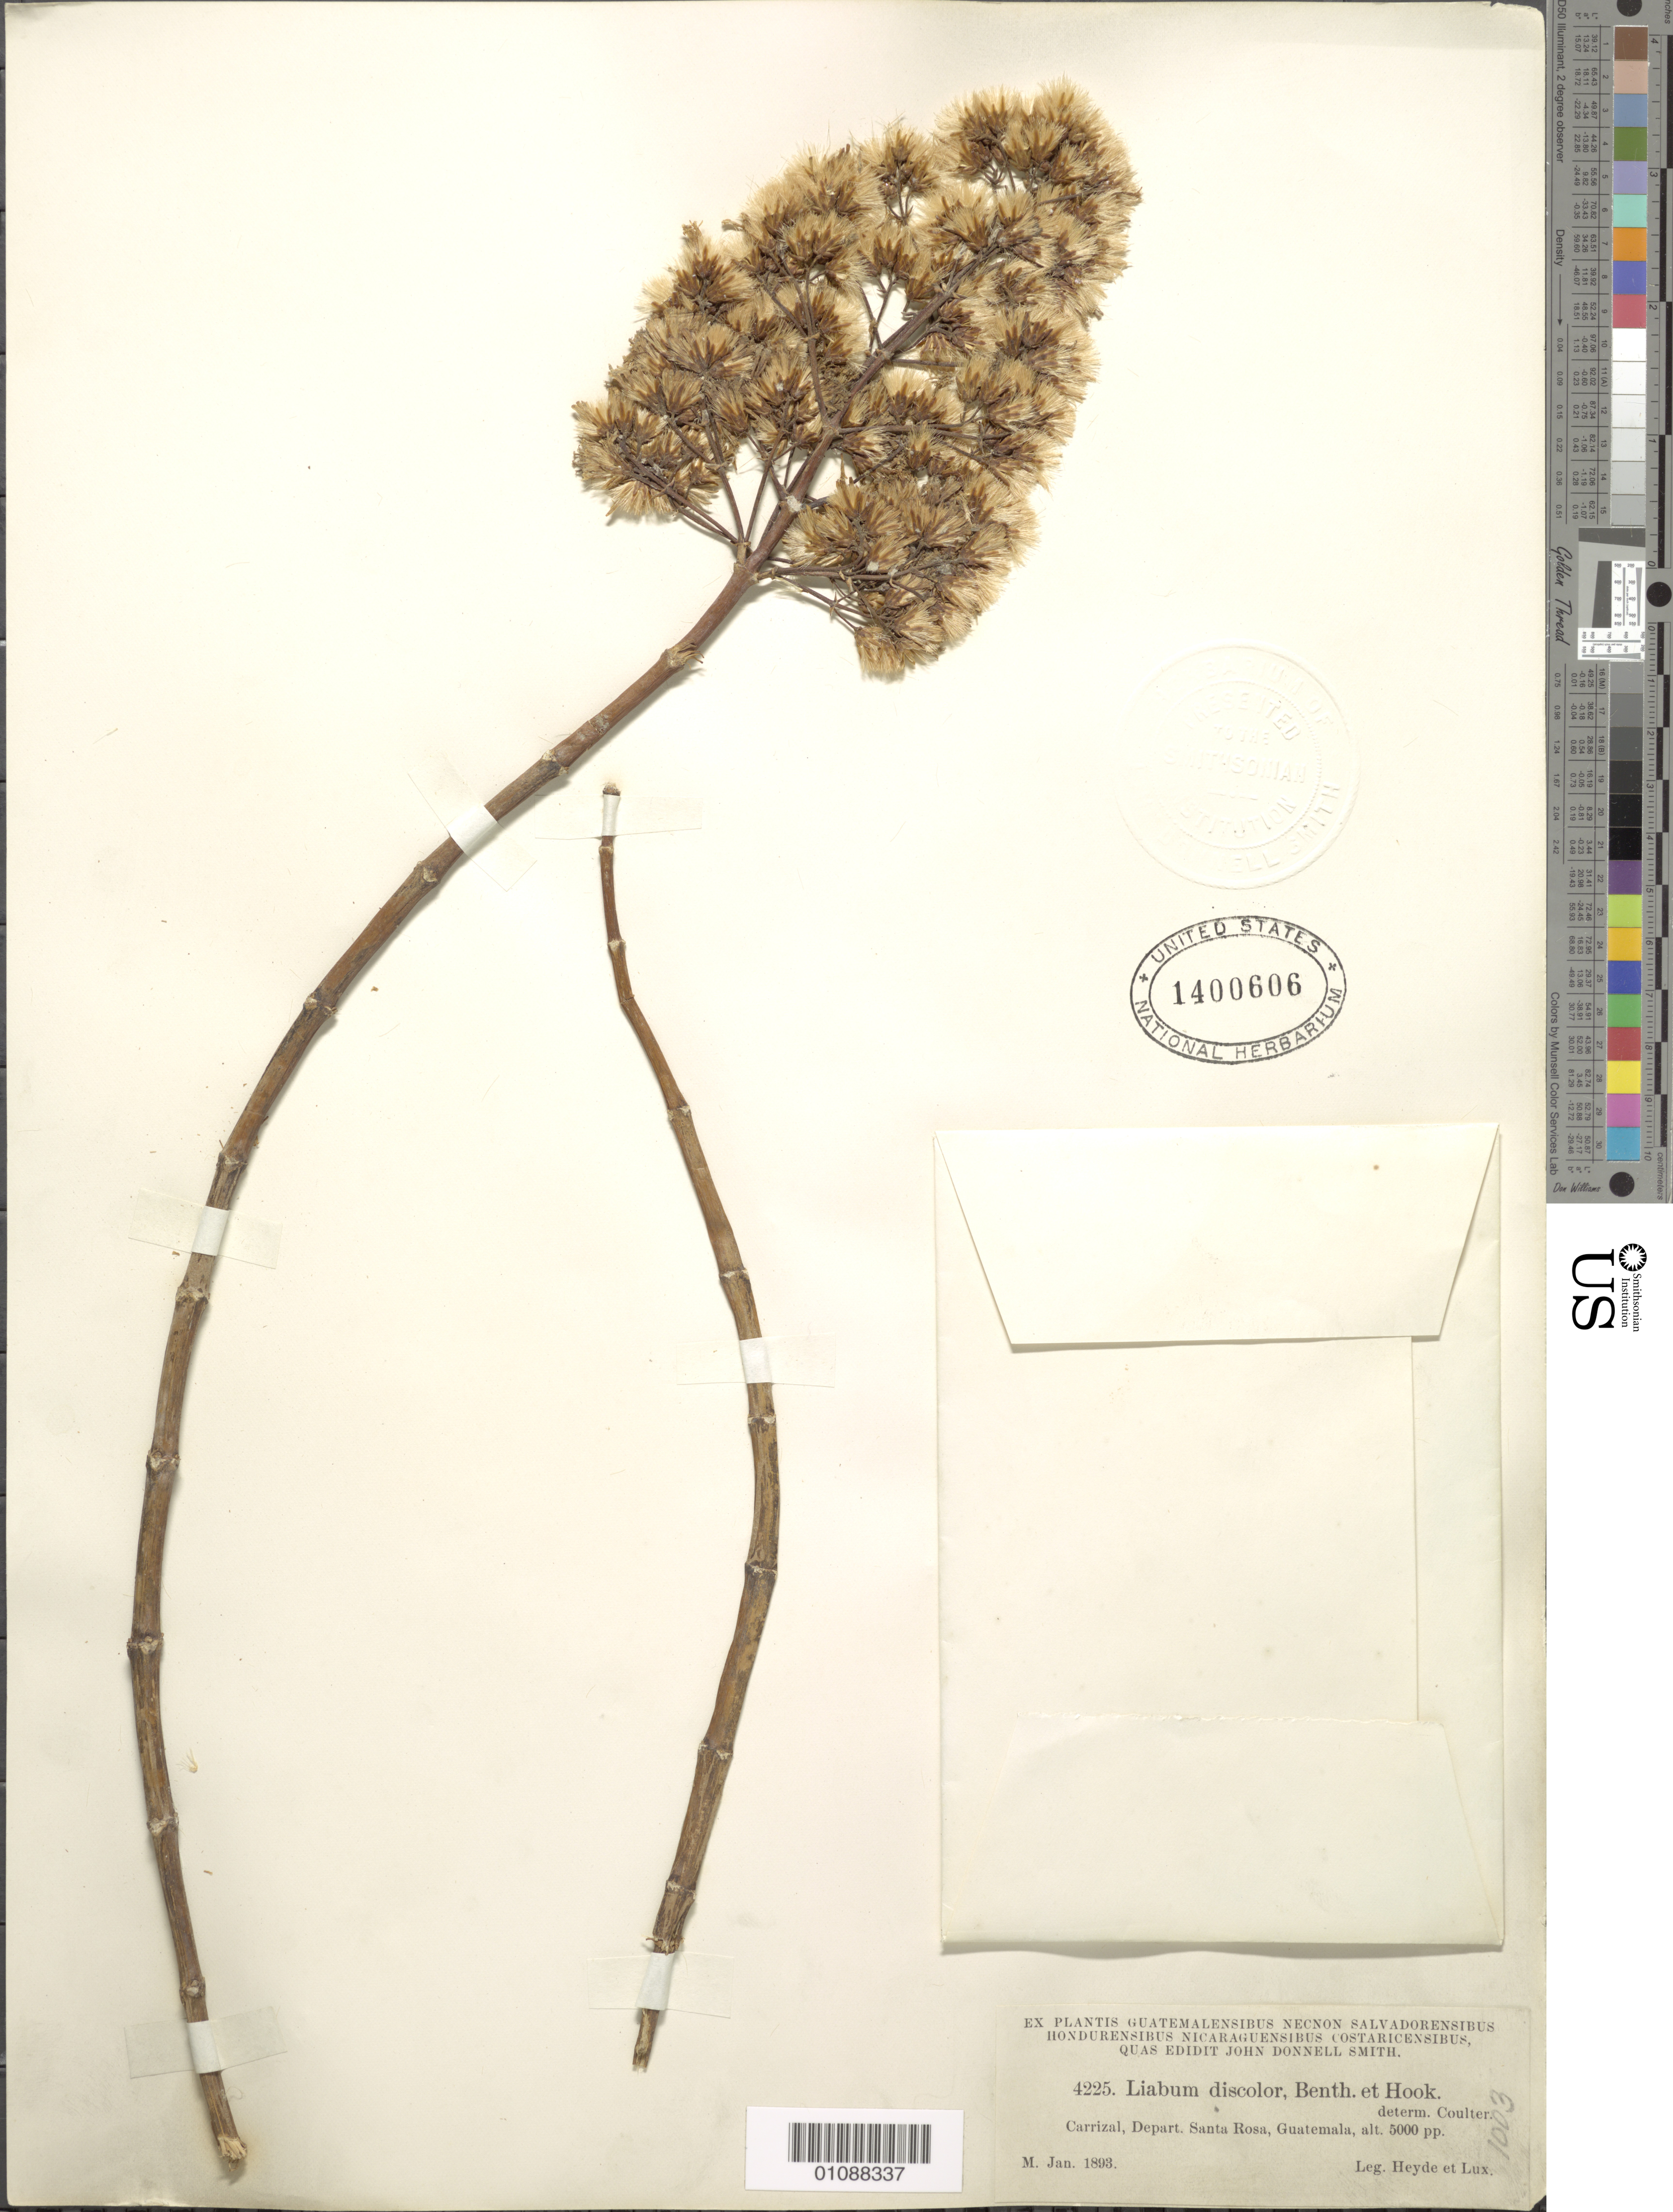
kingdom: Plantae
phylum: Tracheophyta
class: Magnoliopsida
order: Asterales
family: Asteraceae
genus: Sinclairia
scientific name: Sinclairia polyantha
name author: (Klatt) Rydb.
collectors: Heyde & Lux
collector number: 4225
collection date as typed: January 1893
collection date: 1893-01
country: Guatemala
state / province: Santa Rosa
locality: Carrizal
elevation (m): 5000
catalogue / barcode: US 1400606